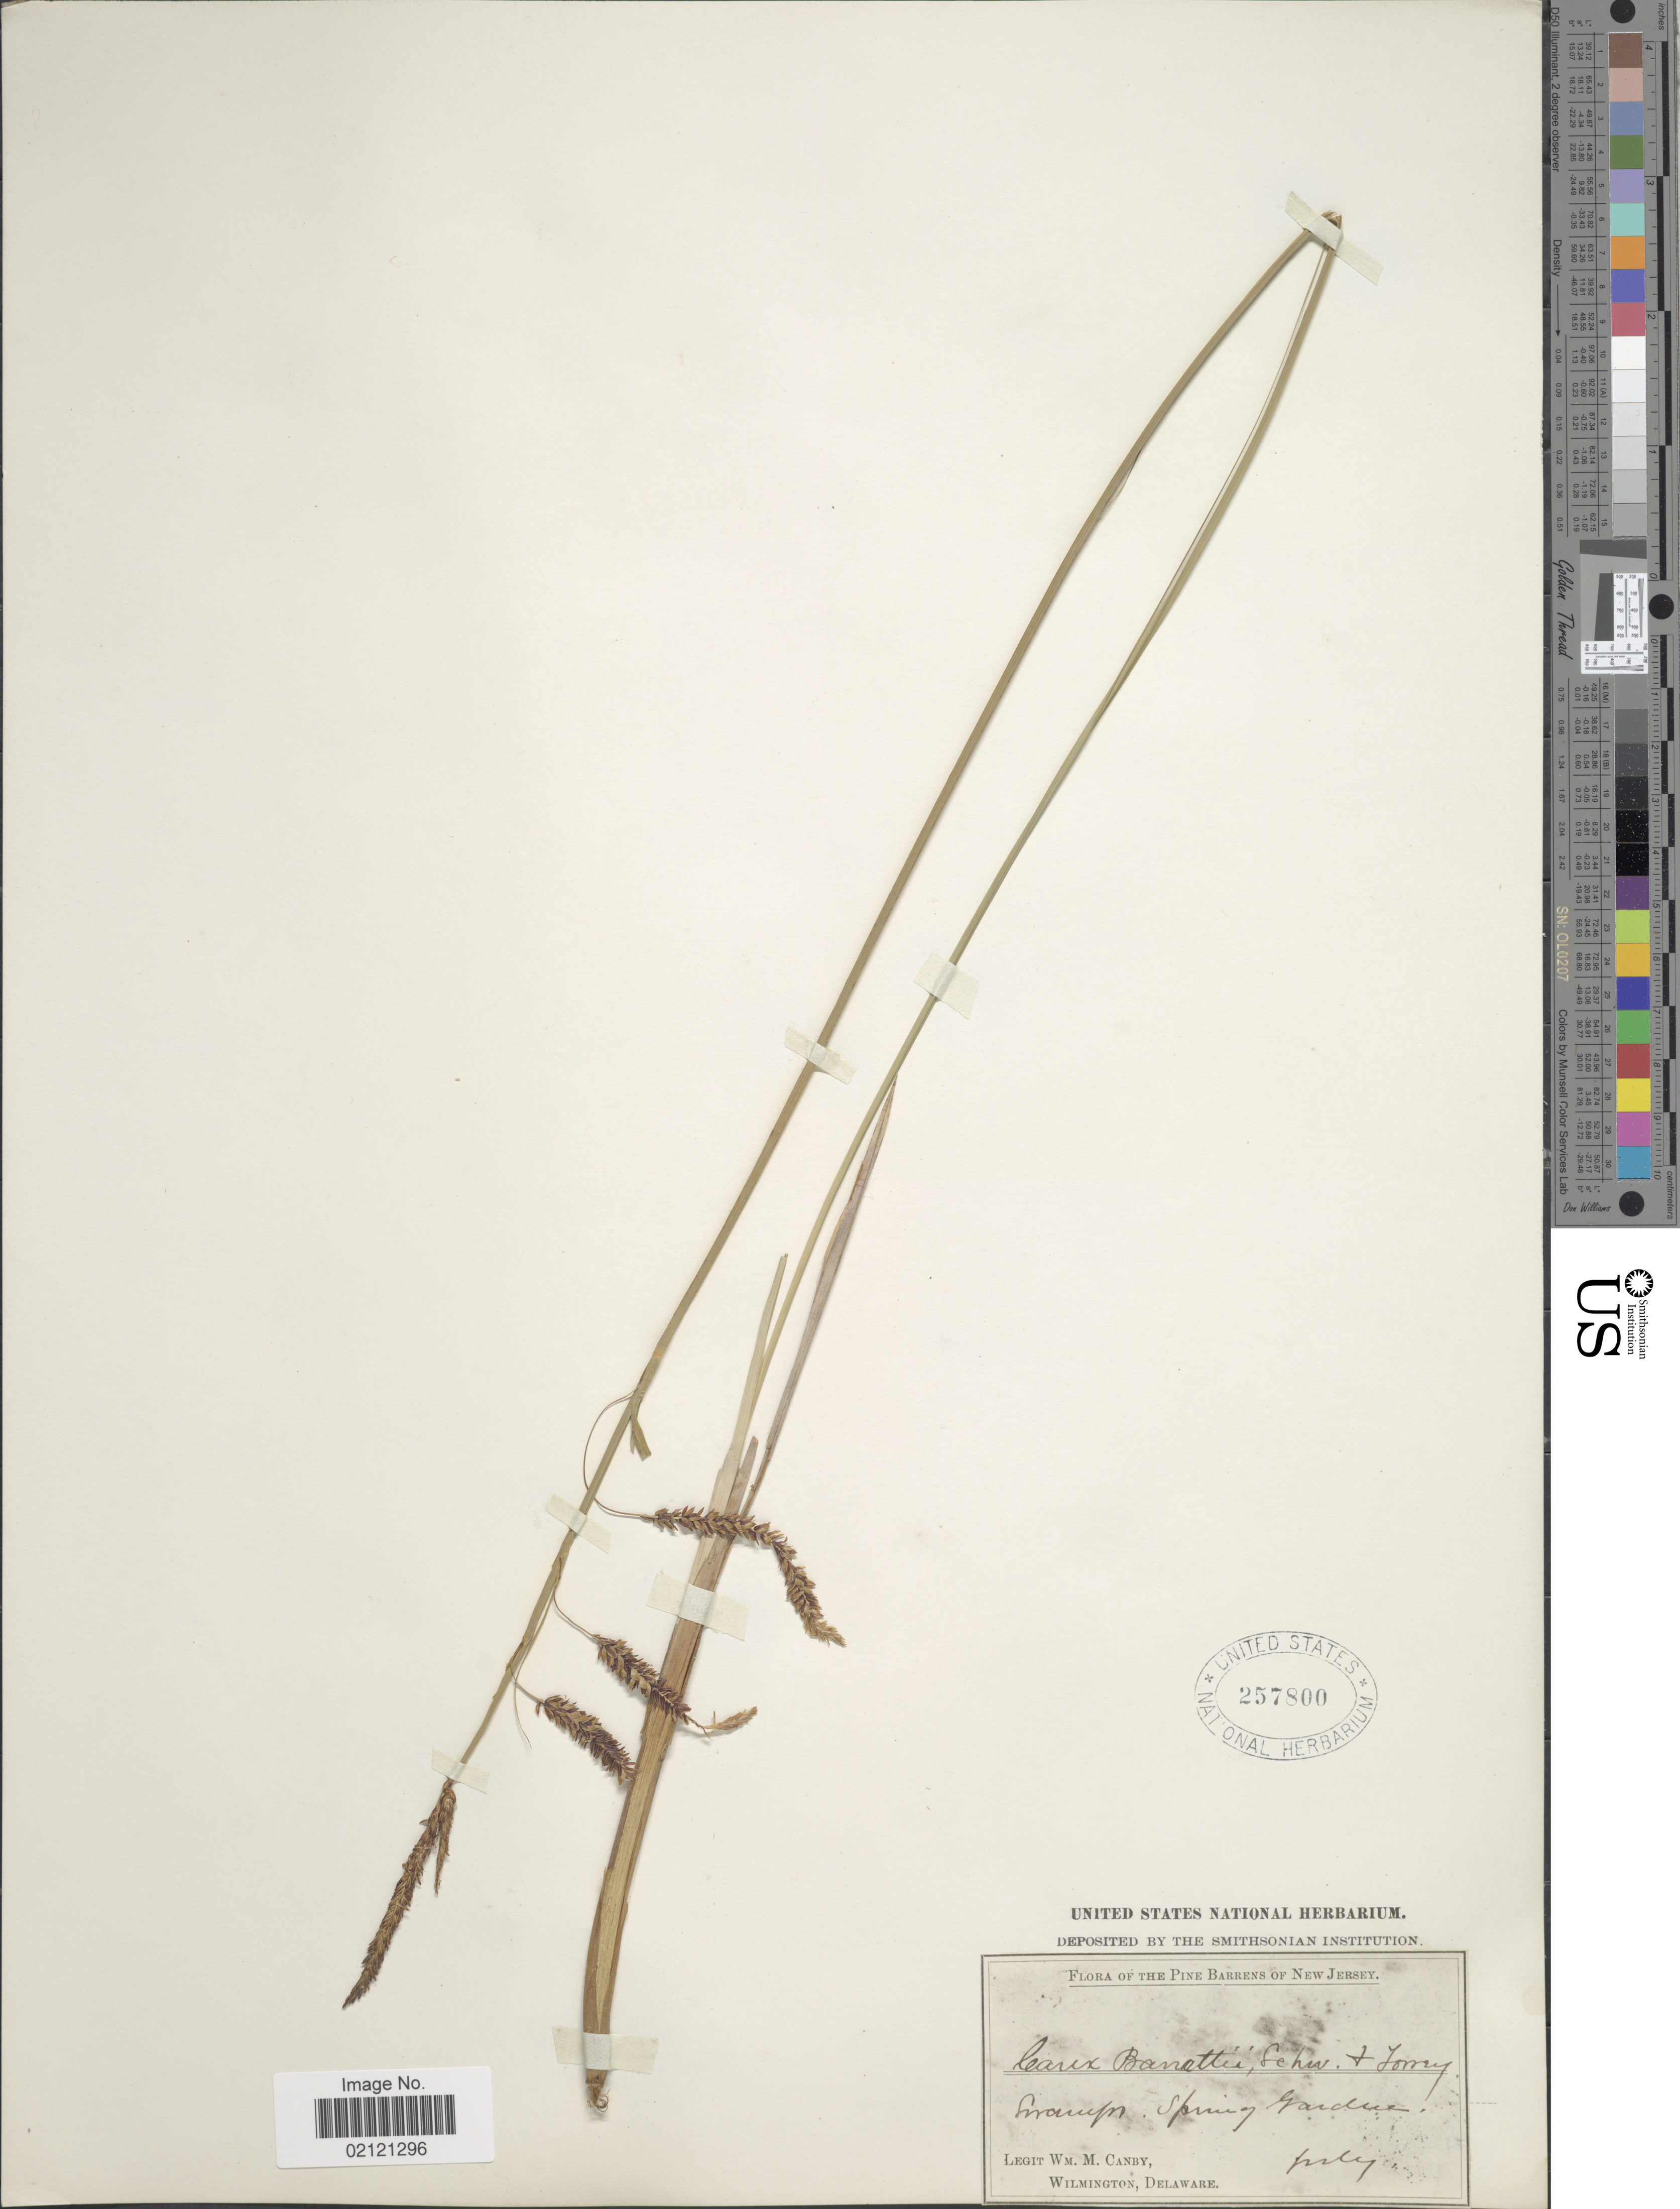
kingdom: Plantae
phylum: Tracheophyta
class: Liliopsida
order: Poales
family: Cyperaceae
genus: Carex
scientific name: Carex barrattii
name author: Torr. ex Schwein.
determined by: Strong, Mark T., (BOT), Smithsonian Institution - National Museum of Natural History (UNITED STATES)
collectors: W. M. Canby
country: United States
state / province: New Jersey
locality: Pine Barrens of New Jersey, Swamps, Spring Garden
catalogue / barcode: US 257800